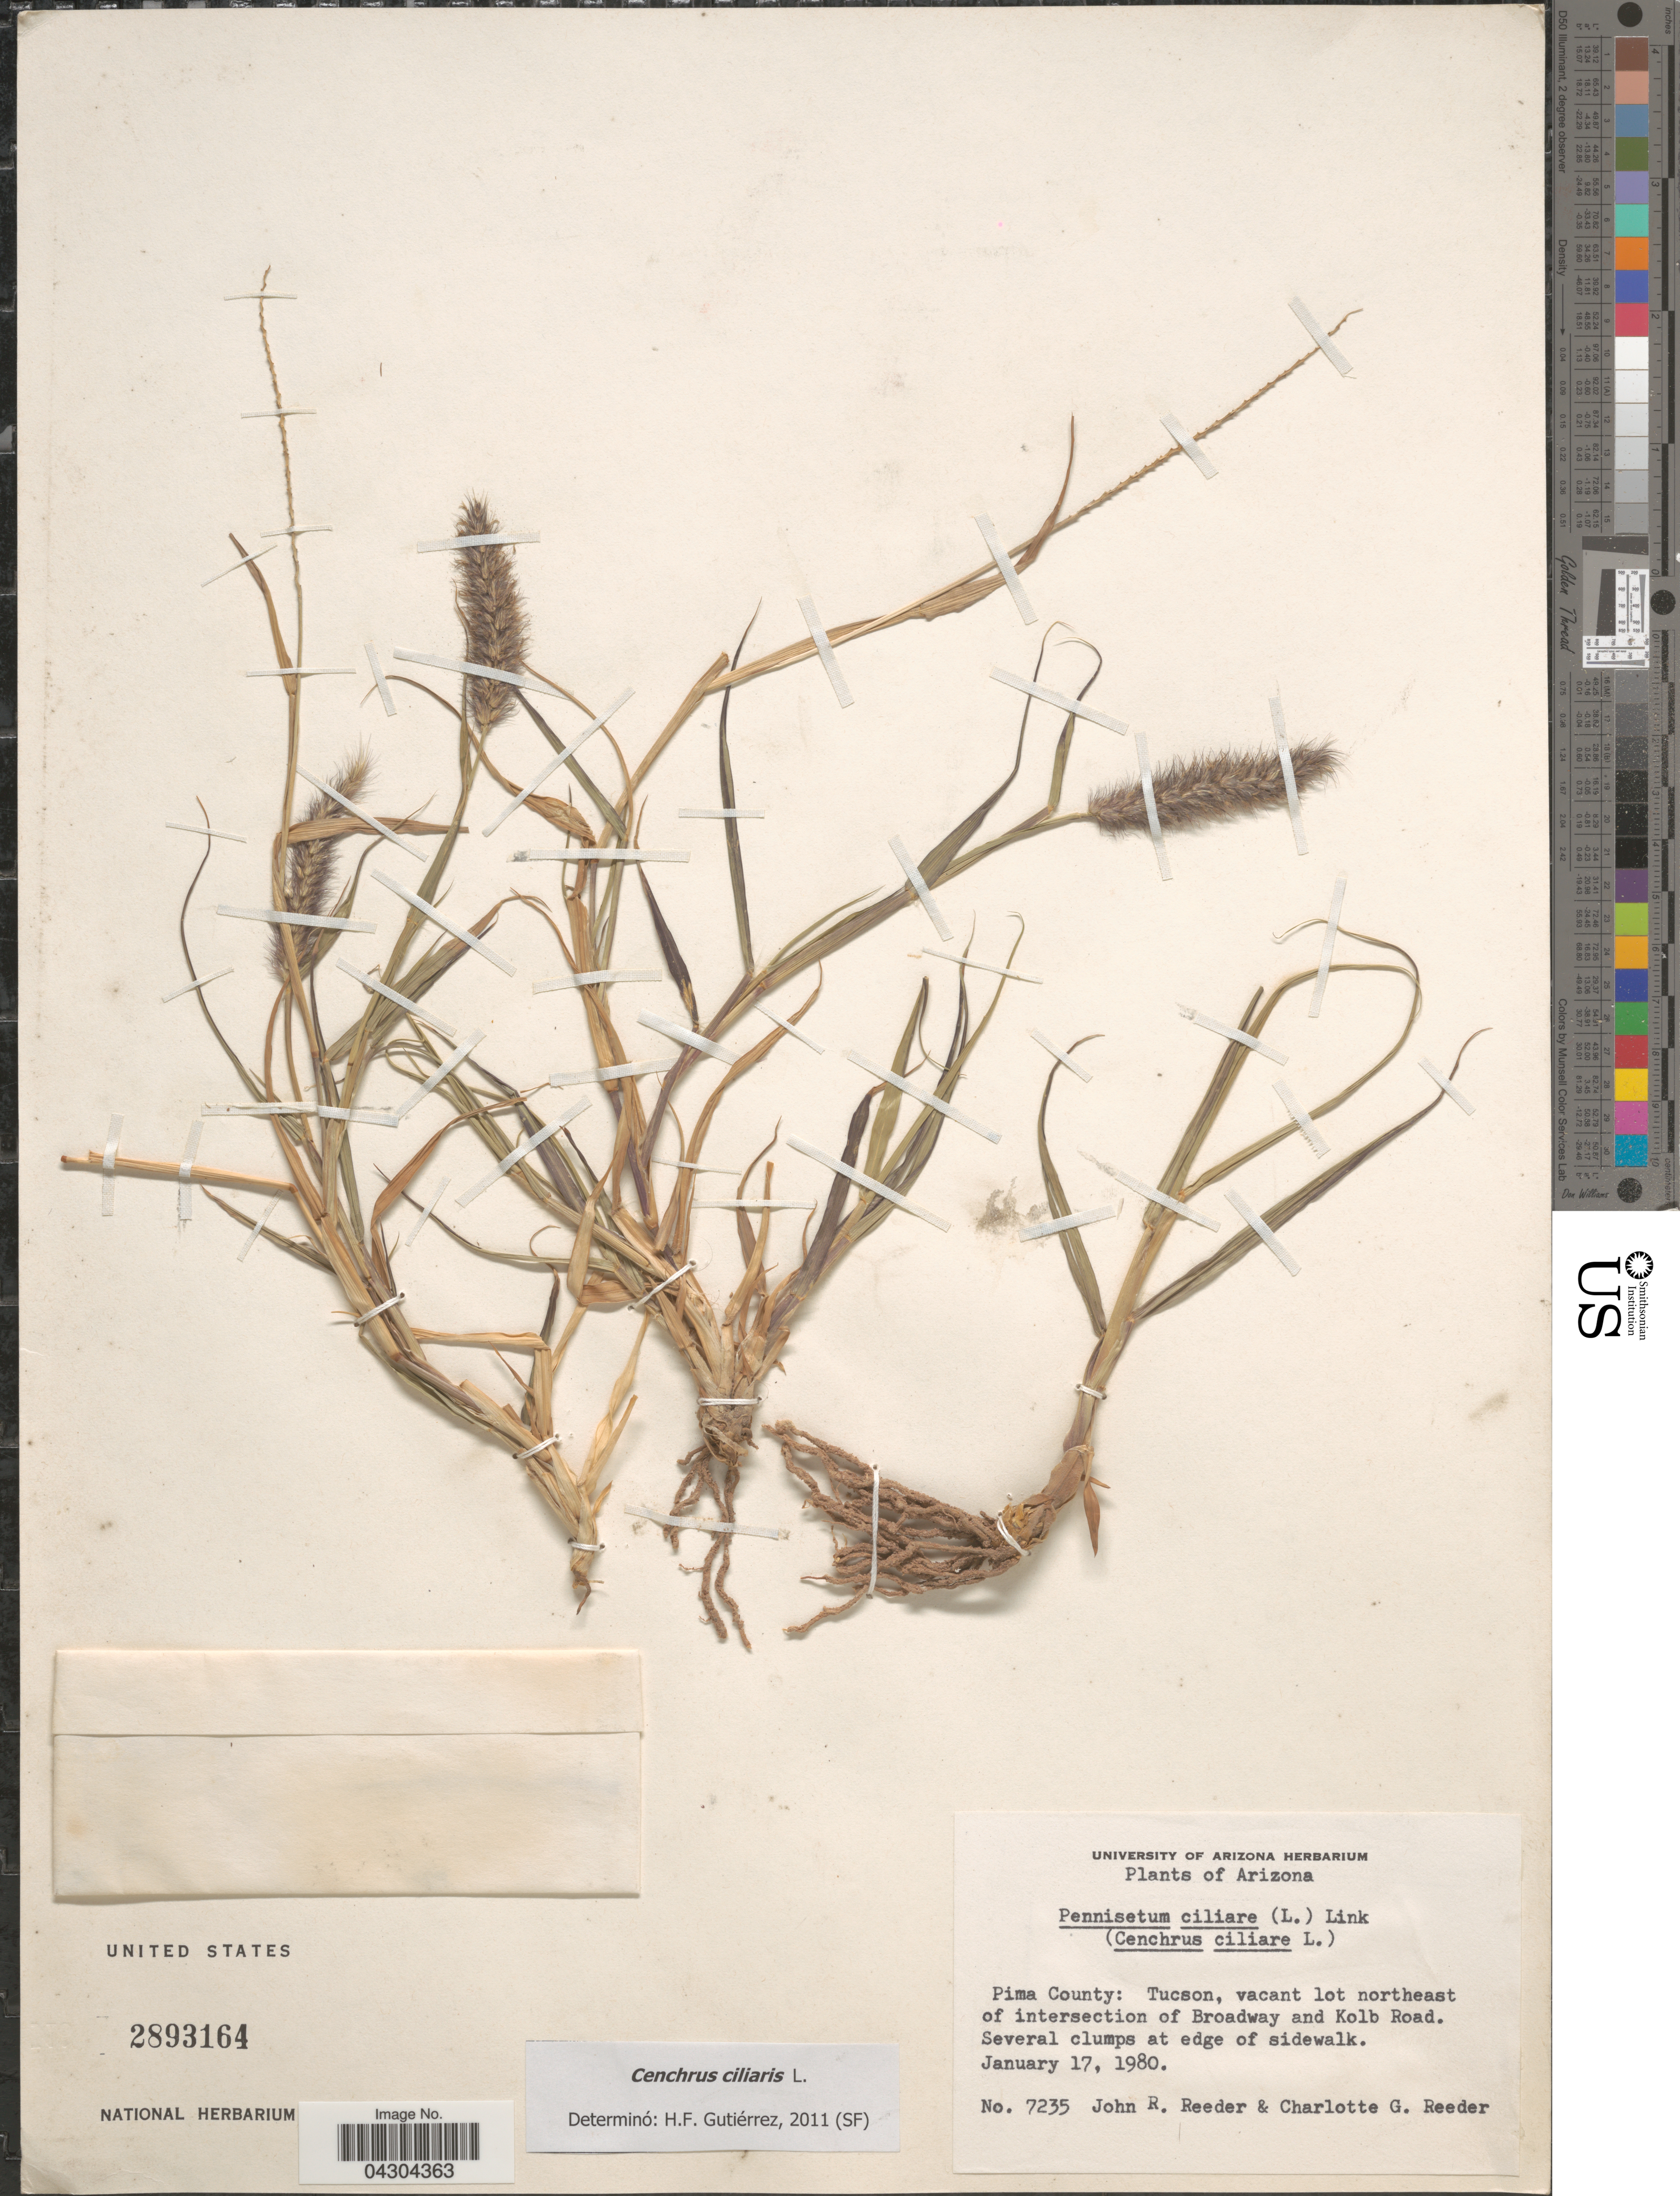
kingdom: Plantae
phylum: Tracheophyta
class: Liliopsida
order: Poales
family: Poaceae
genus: Cenchrus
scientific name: Cenchrus ciliaris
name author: L.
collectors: J. R. Reeder & C. G. Reeder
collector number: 7235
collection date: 1980-01-17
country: United States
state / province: Arizona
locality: Pima County: Tucson, vacant lot northeast of intersection of Broadway and Kolb Road. At edge of sidewalk.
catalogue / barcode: US 2893164